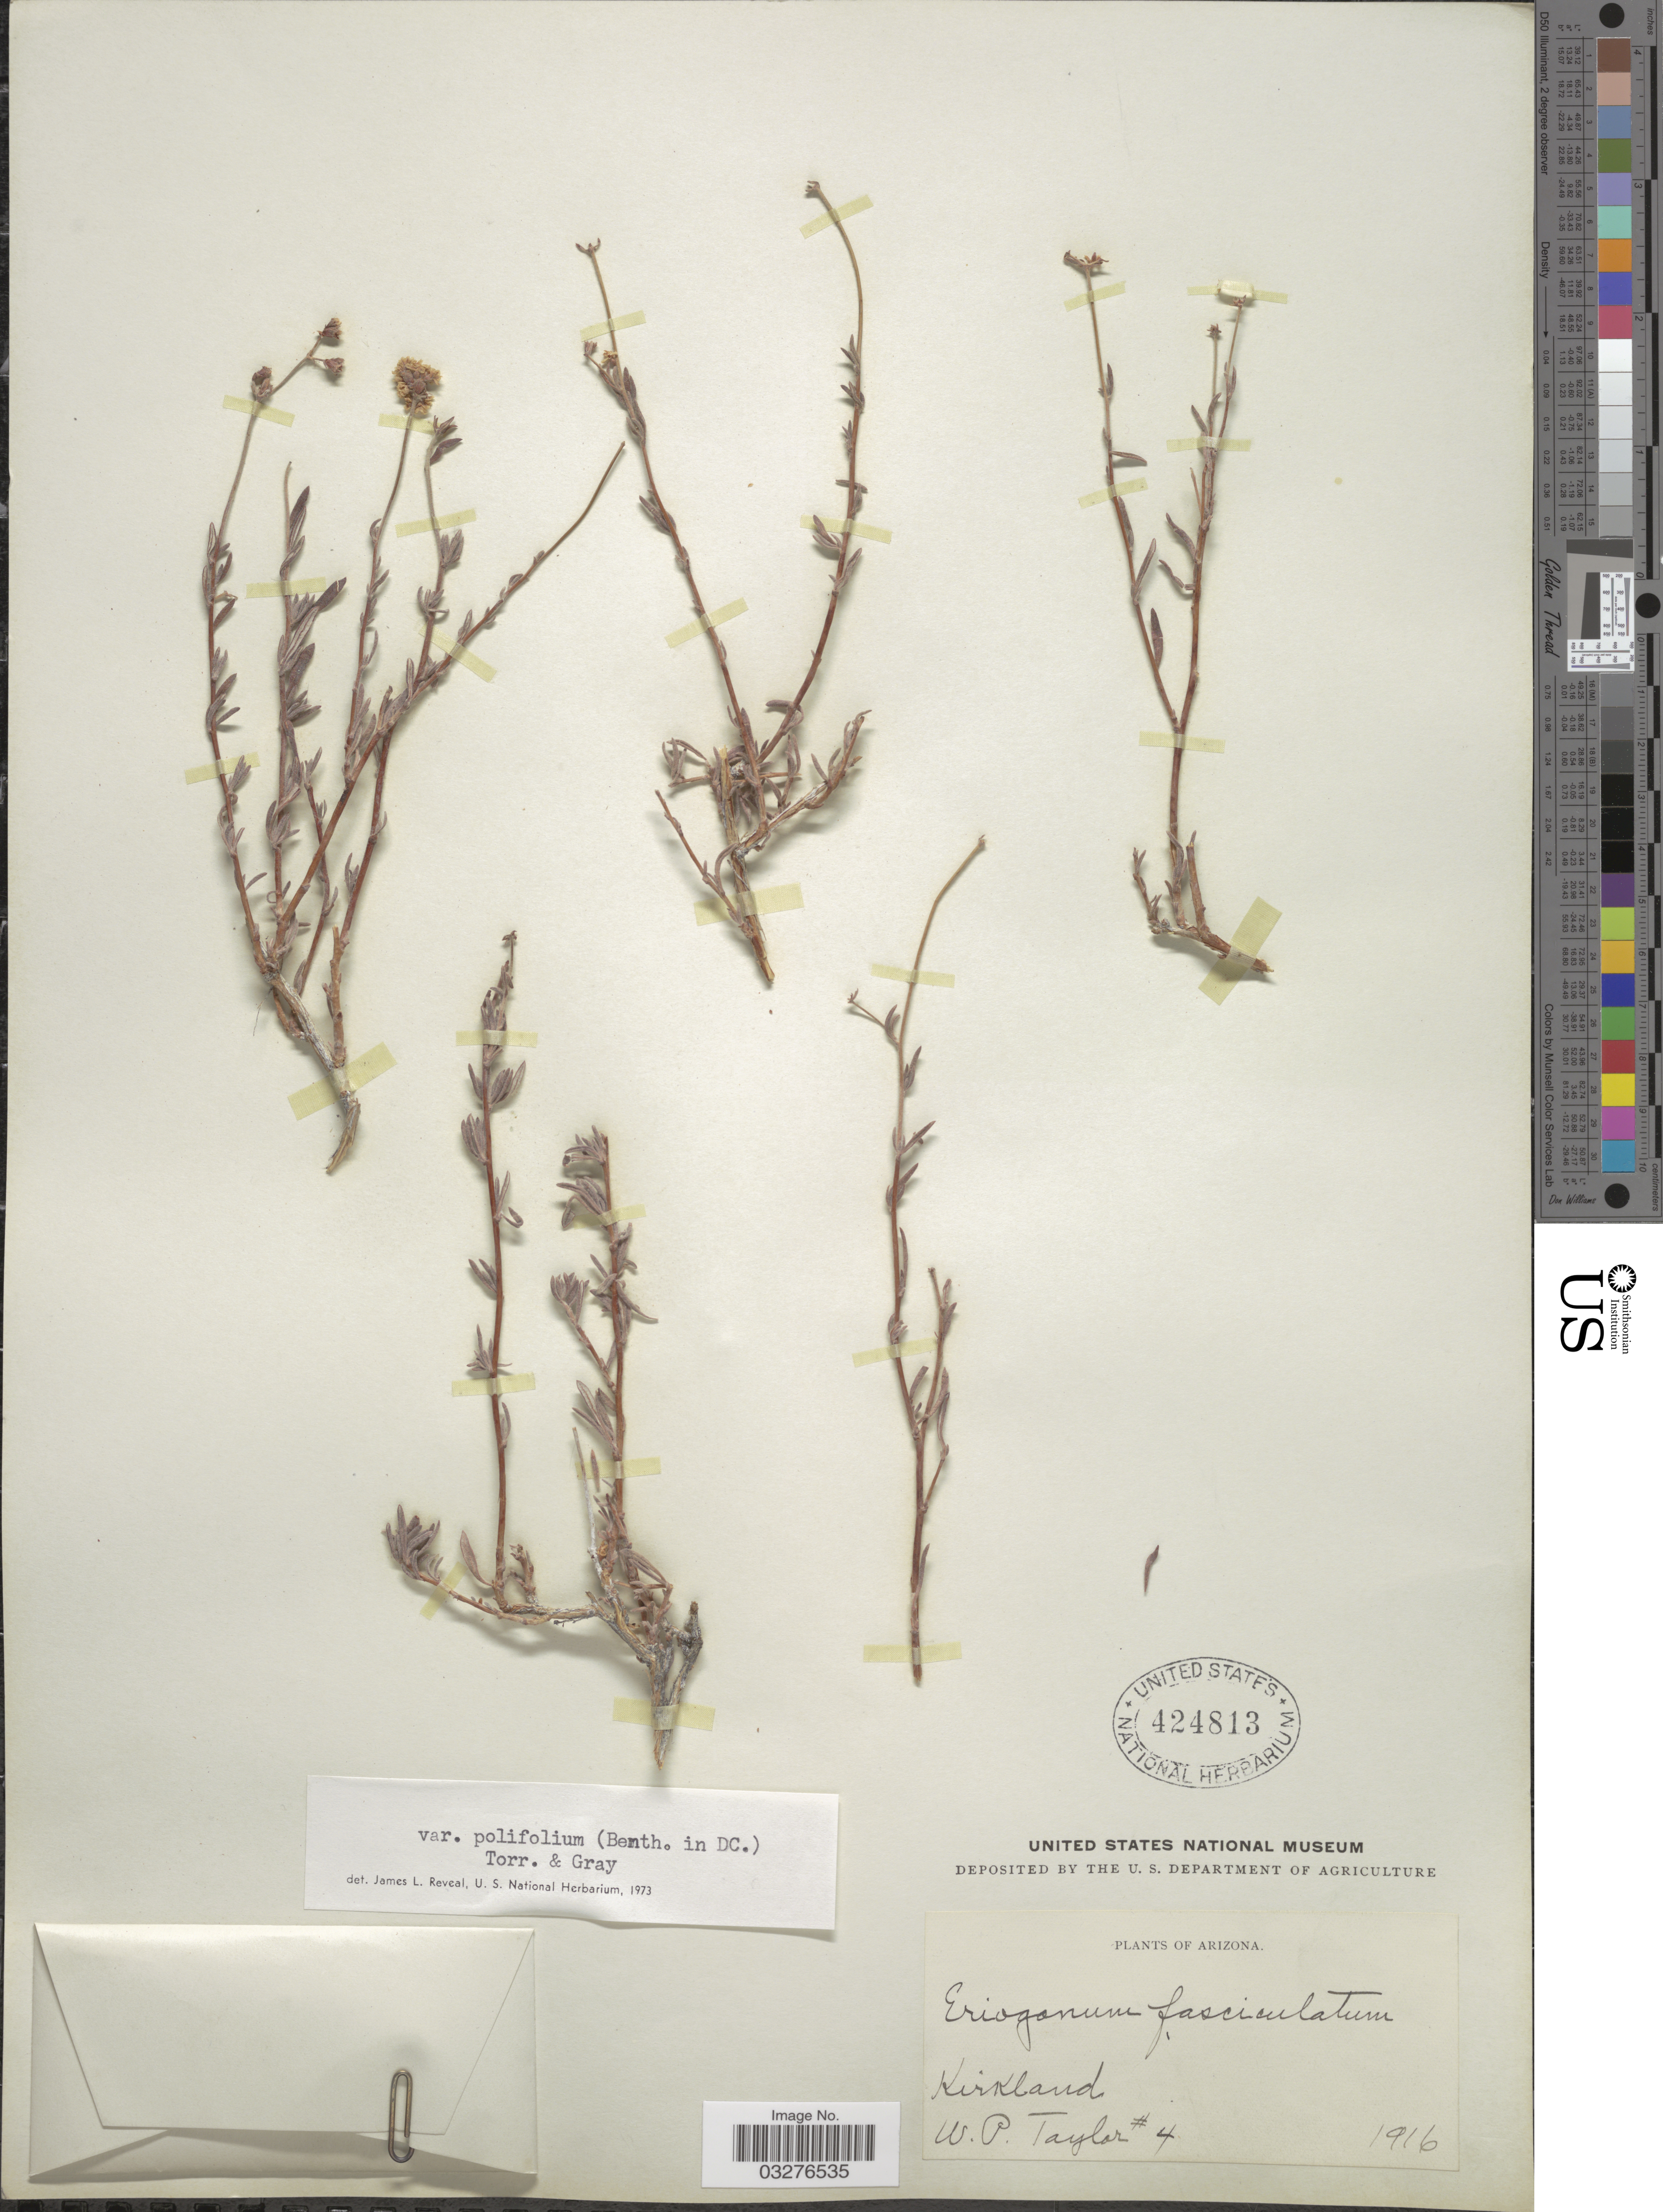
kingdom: Plantae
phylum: Tracheophyta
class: Magnoliopsida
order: Caryophyllales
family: Polygonaceae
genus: Eriogonum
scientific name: Eriogonum fasciculatum var. polifolium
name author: (Benth.) Torr. & A. Gray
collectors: W. P. Taylor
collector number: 4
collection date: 1916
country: United States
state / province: Arizona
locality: Kirkland.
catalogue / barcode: US 424813